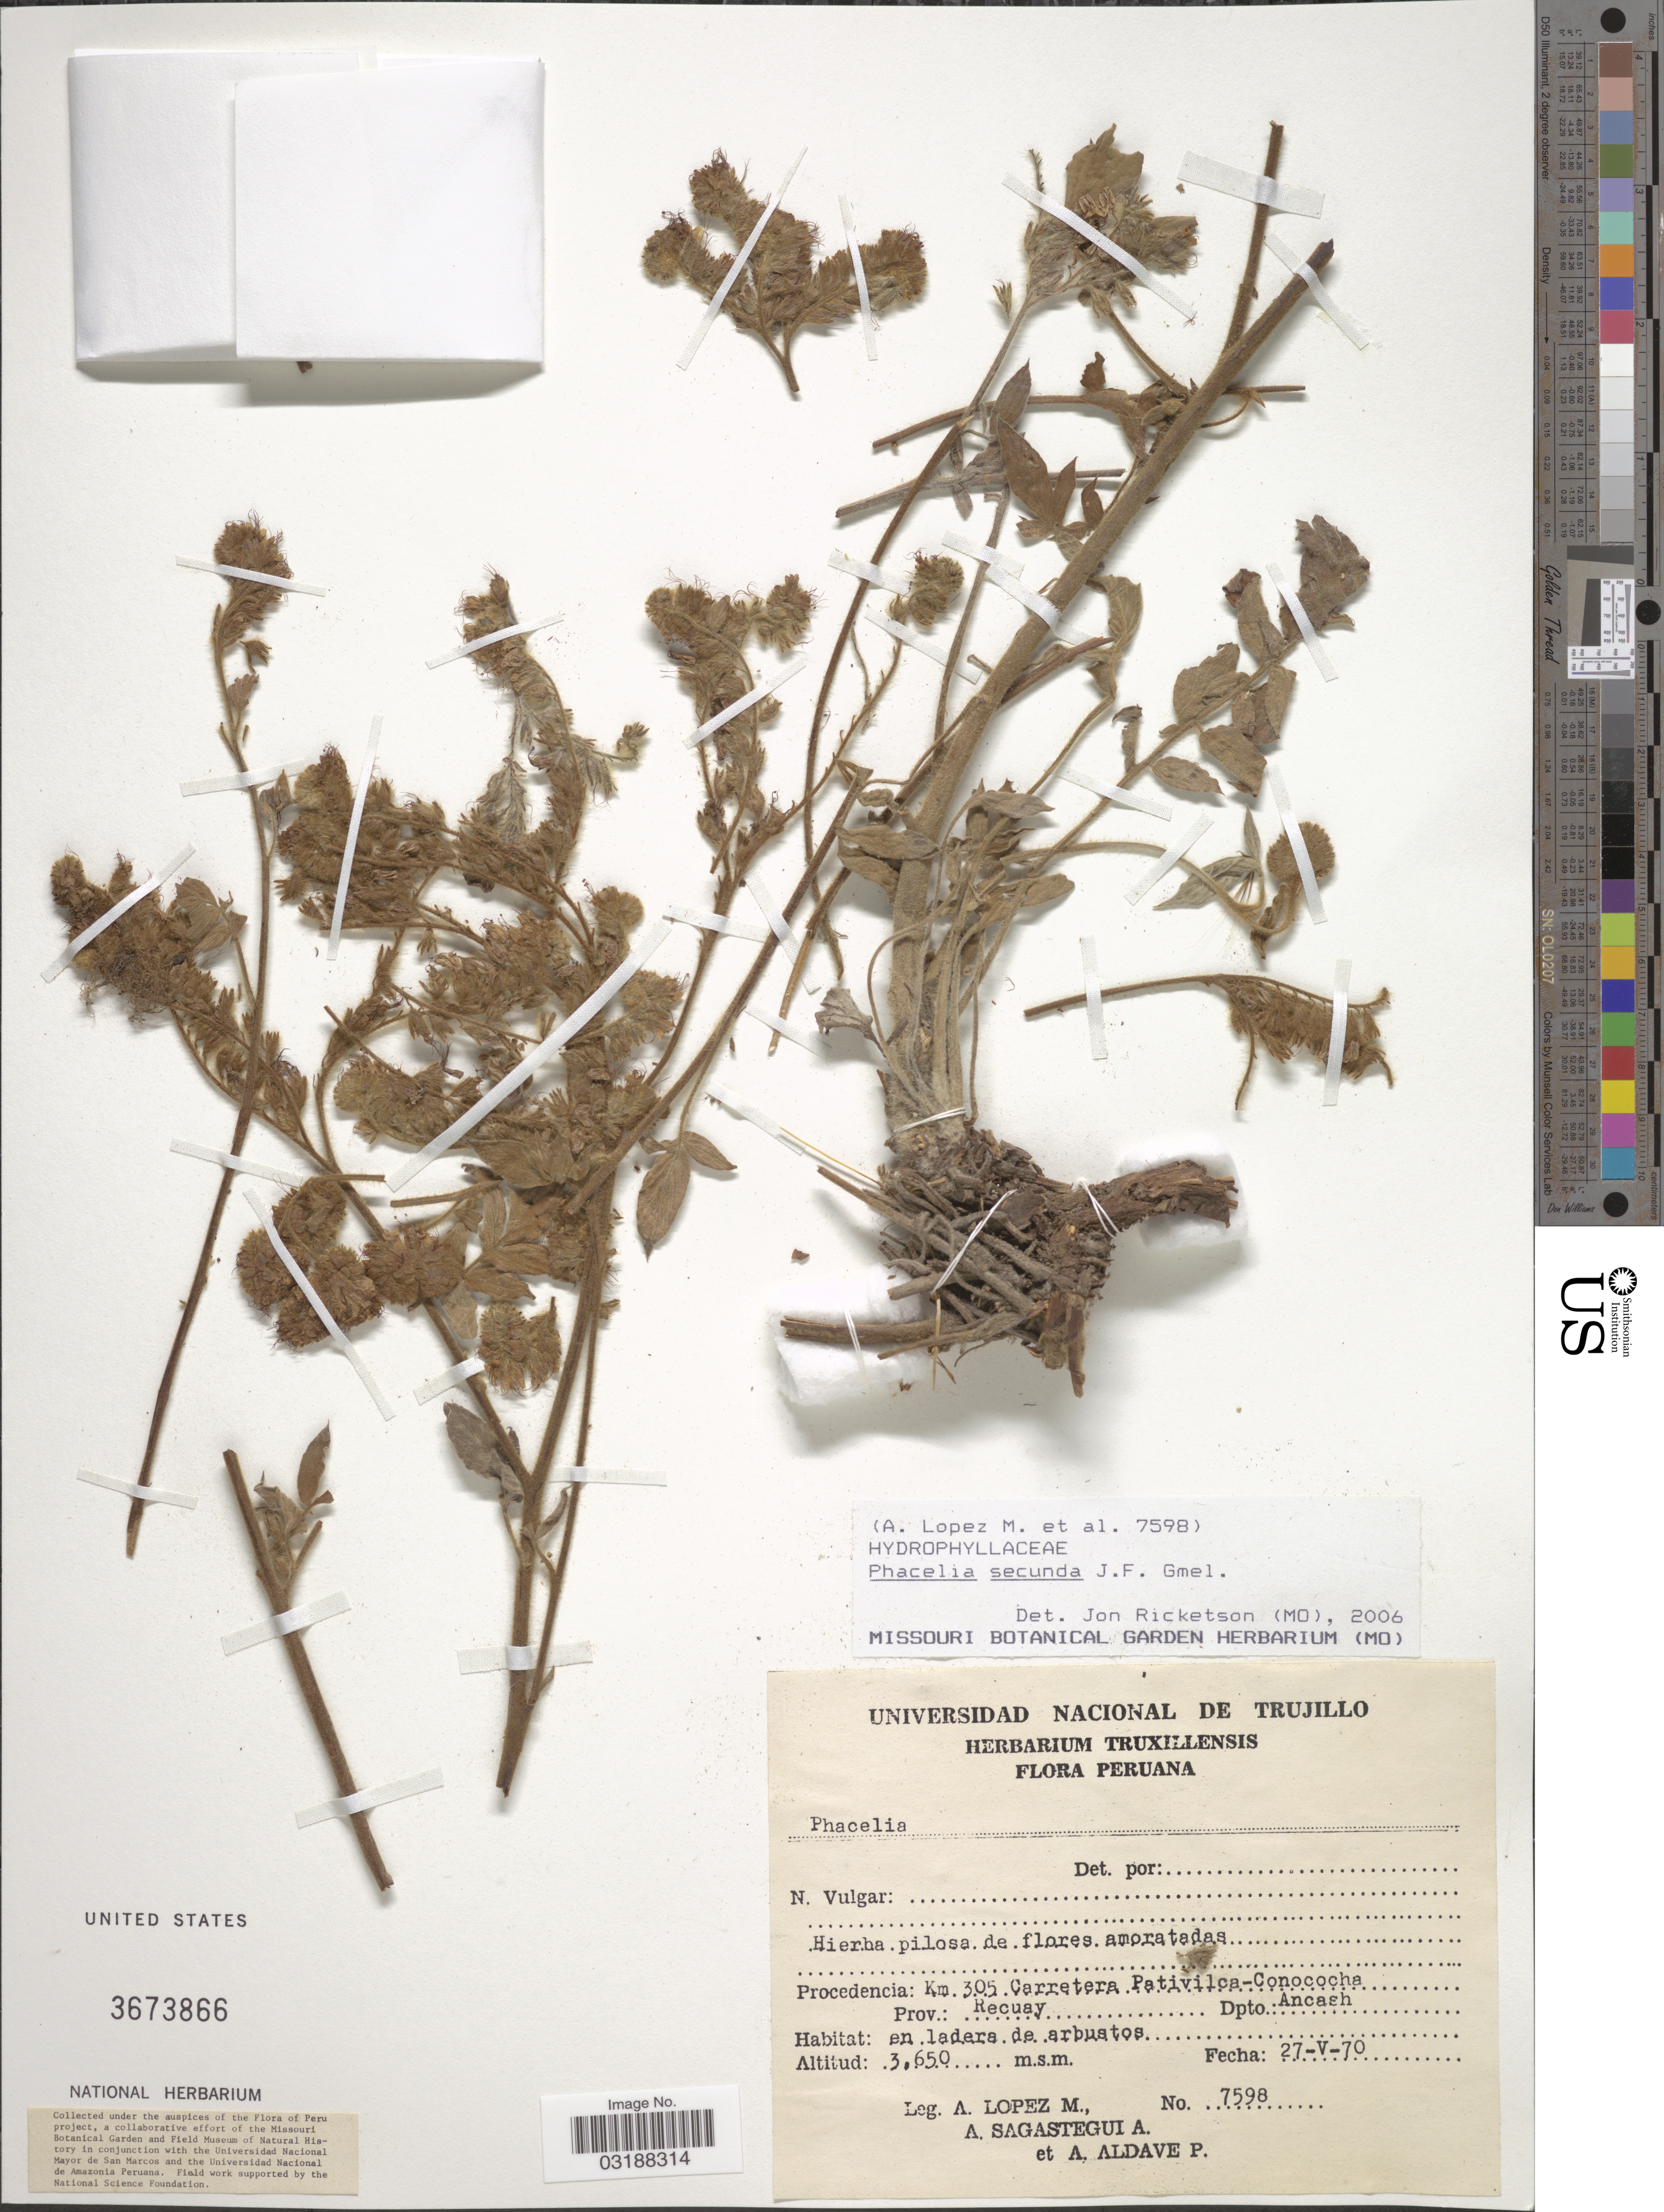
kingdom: Plantae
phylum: Tracheophyta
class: Magnoliopsida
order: Boraginales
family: Hydrophyllaceae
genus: Phacelia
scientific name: Phacelia secunda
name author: J.F. Gmel.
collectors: A. López M., A. Sagástegui A. & A. Aldave P.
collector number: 7598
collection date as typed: Transcribed d/m/y: 27/5/70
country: Peru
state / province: Ancash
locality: Km 305 Carretera Pativilca-Conococha. Prov.: Revuay. Dpto.: Ancash.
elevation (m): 3650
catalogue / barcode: US 3673866